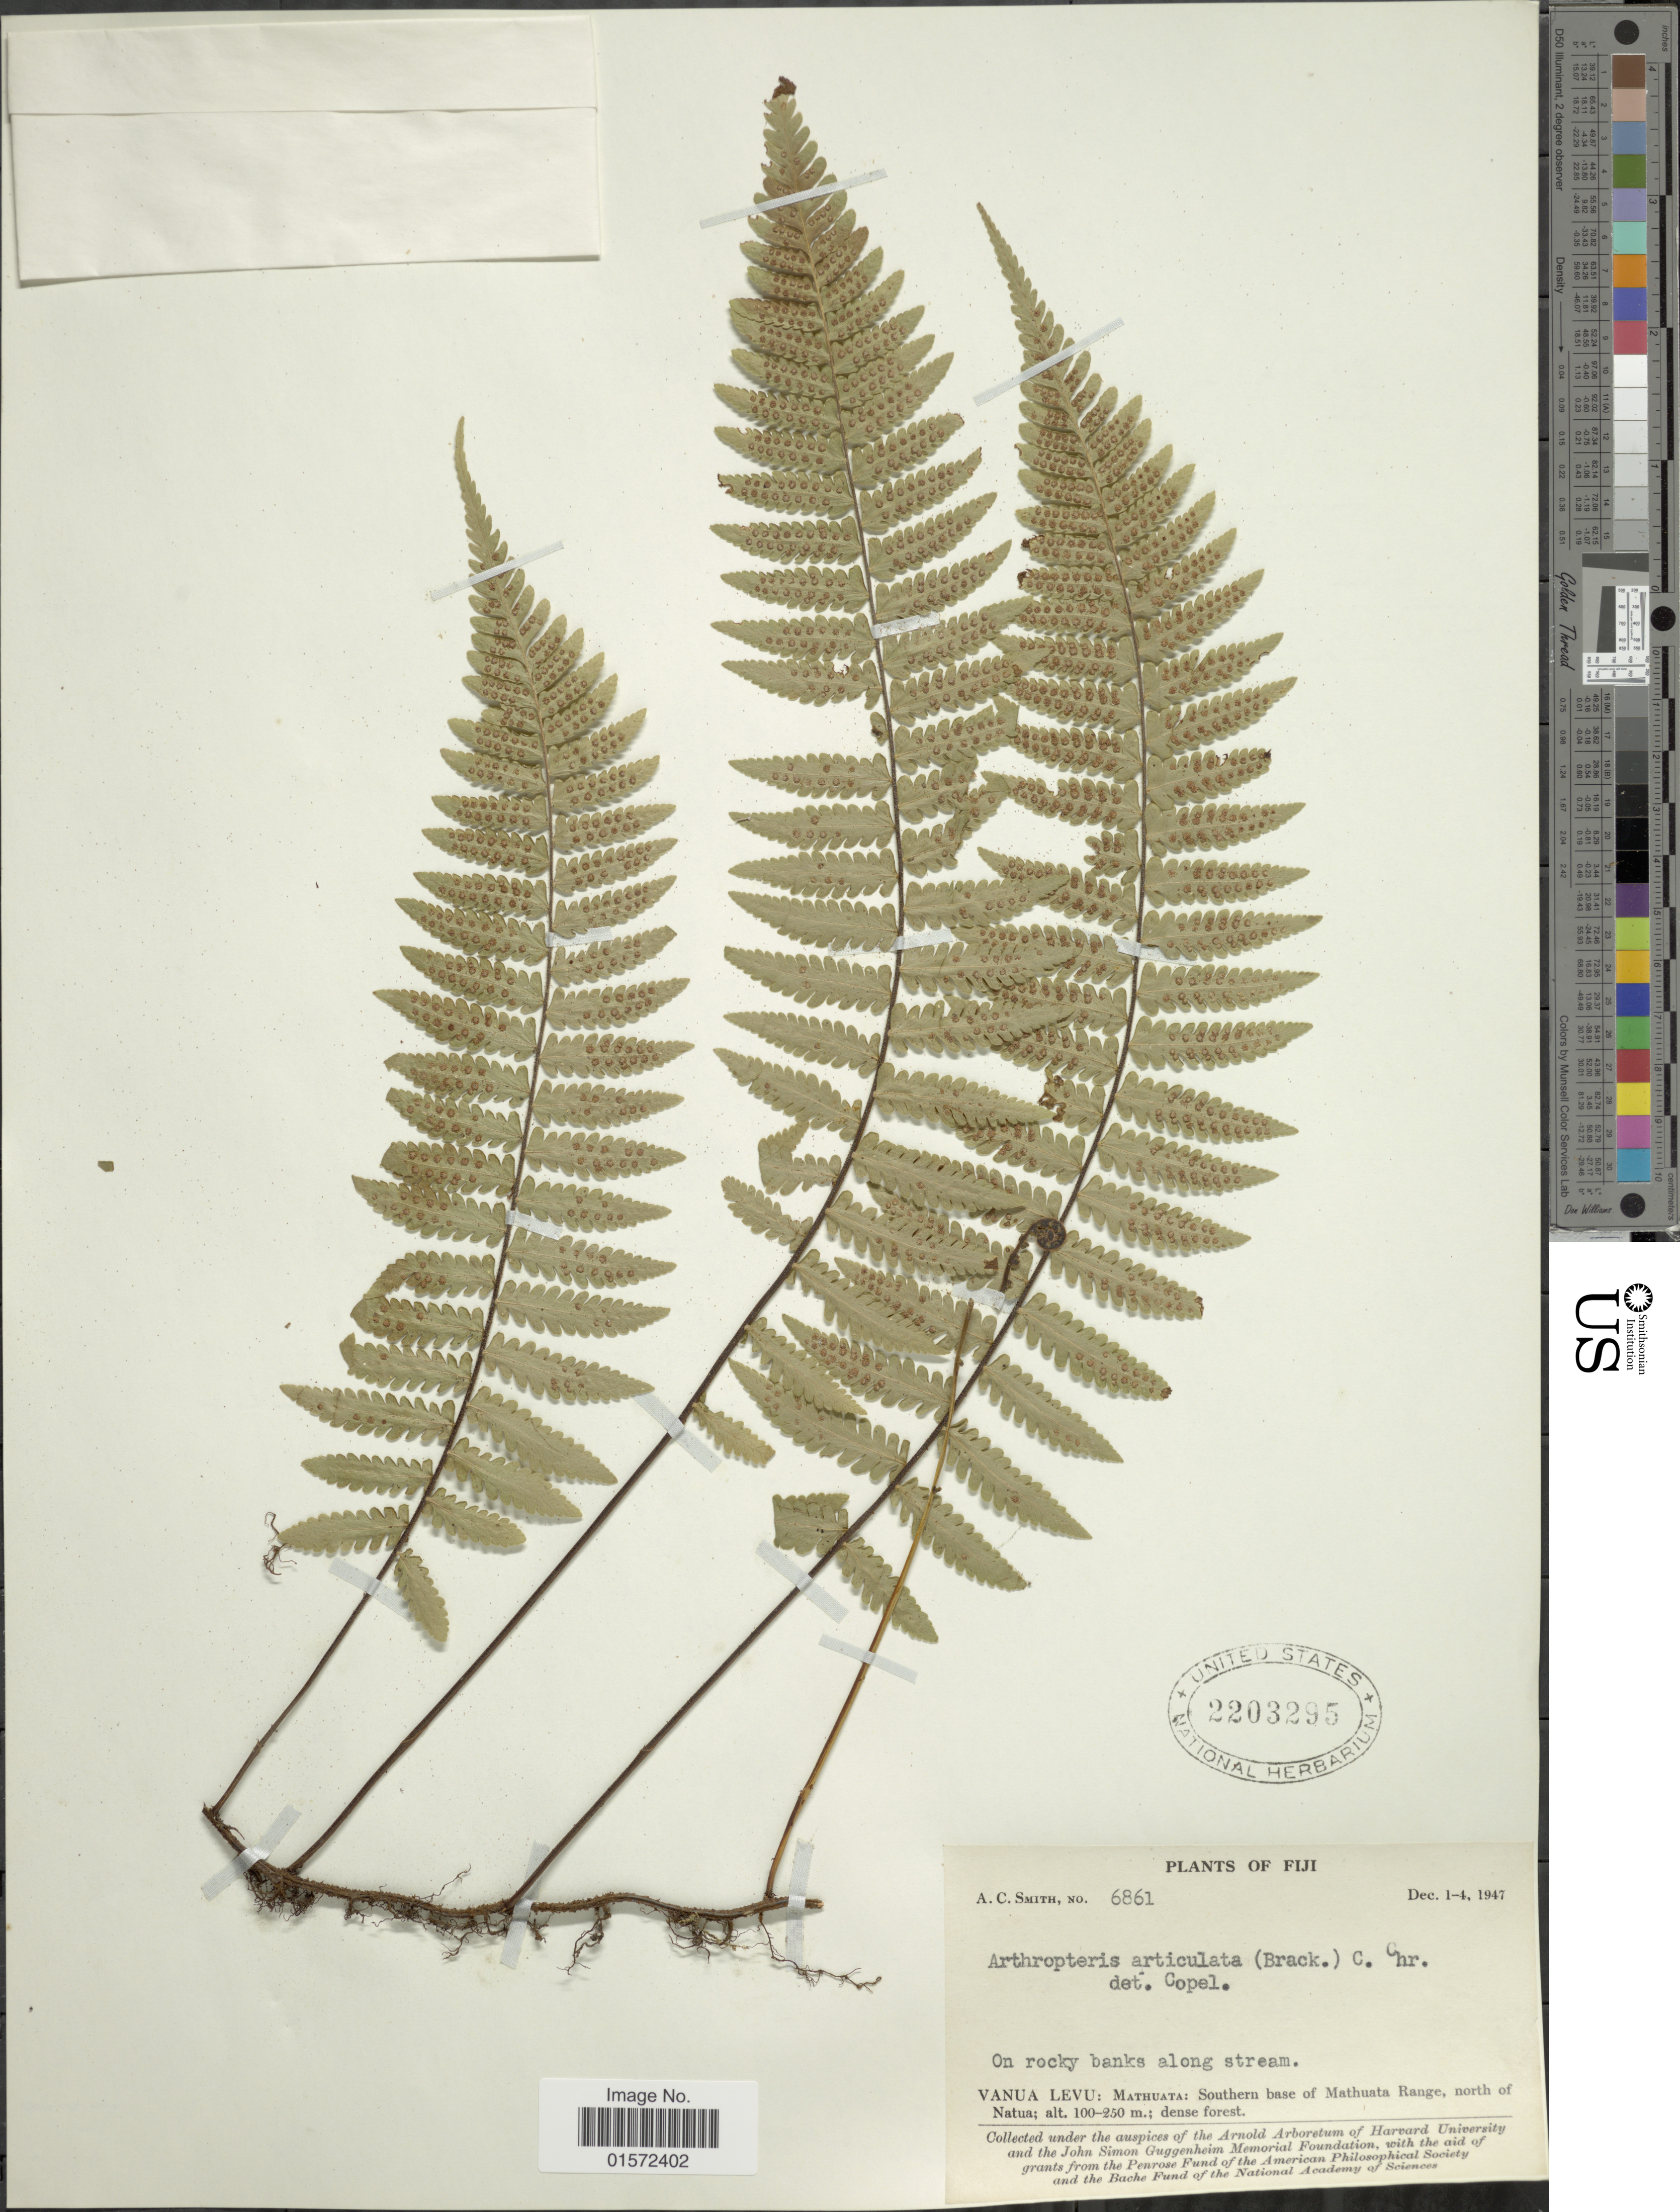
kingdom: Plantae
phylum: Tracheophyta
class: Polypodiopsida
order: Polypodiales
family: Tectariaceae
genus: Arthropteris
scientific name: Arthropteris articulata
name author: (Brack.) C. Chr.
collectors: A. C. Smith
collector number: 6861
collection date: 1947-12-01/1947-12-04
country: Fiji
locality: Vanua Levu, Mathuata: southern base of Mathuata range, north of Natua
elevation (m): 100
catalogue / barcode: US 2203295